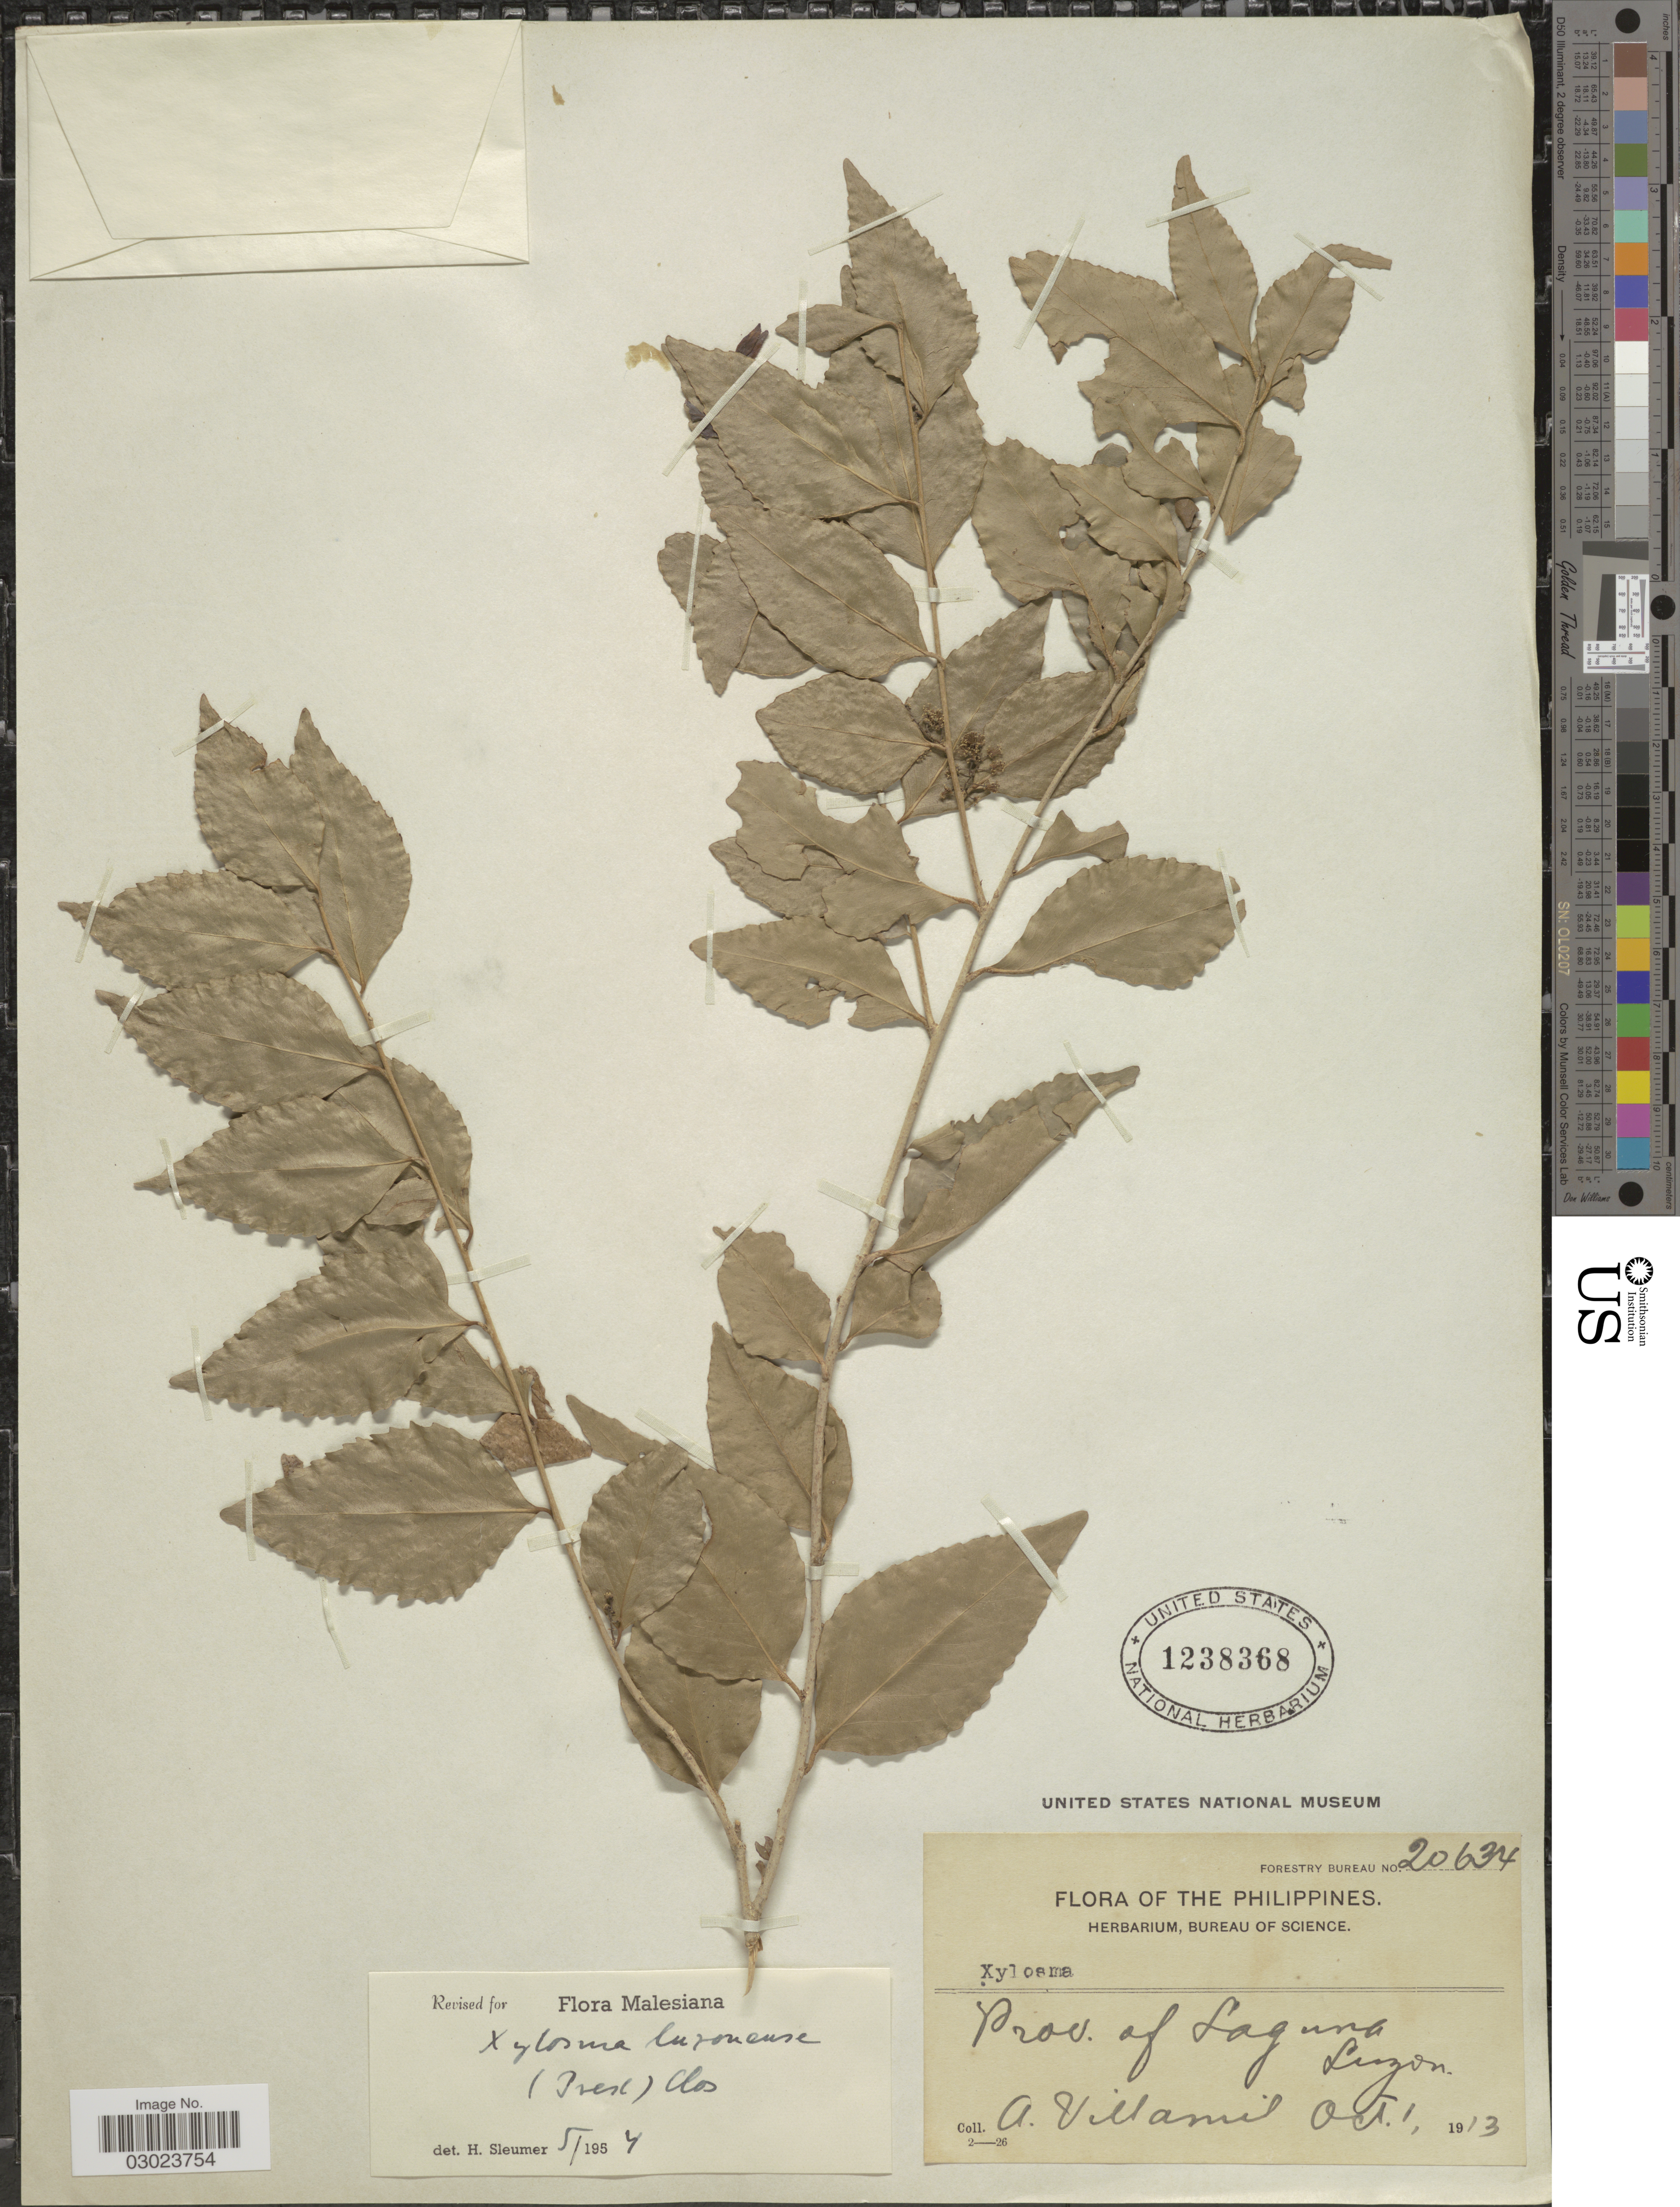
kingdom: Plantae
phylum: Tracheophyta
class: Magnoliopsida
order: Malpighiales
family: Salicaceae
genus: Xylosma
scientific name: Xylosma luzonensis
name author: Clos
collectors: Villamil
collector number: Forestry Bureau 20634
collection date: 1913-10-01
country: Philippines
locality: Prov. of Laguna, Luzon.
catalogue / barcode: US 1238368